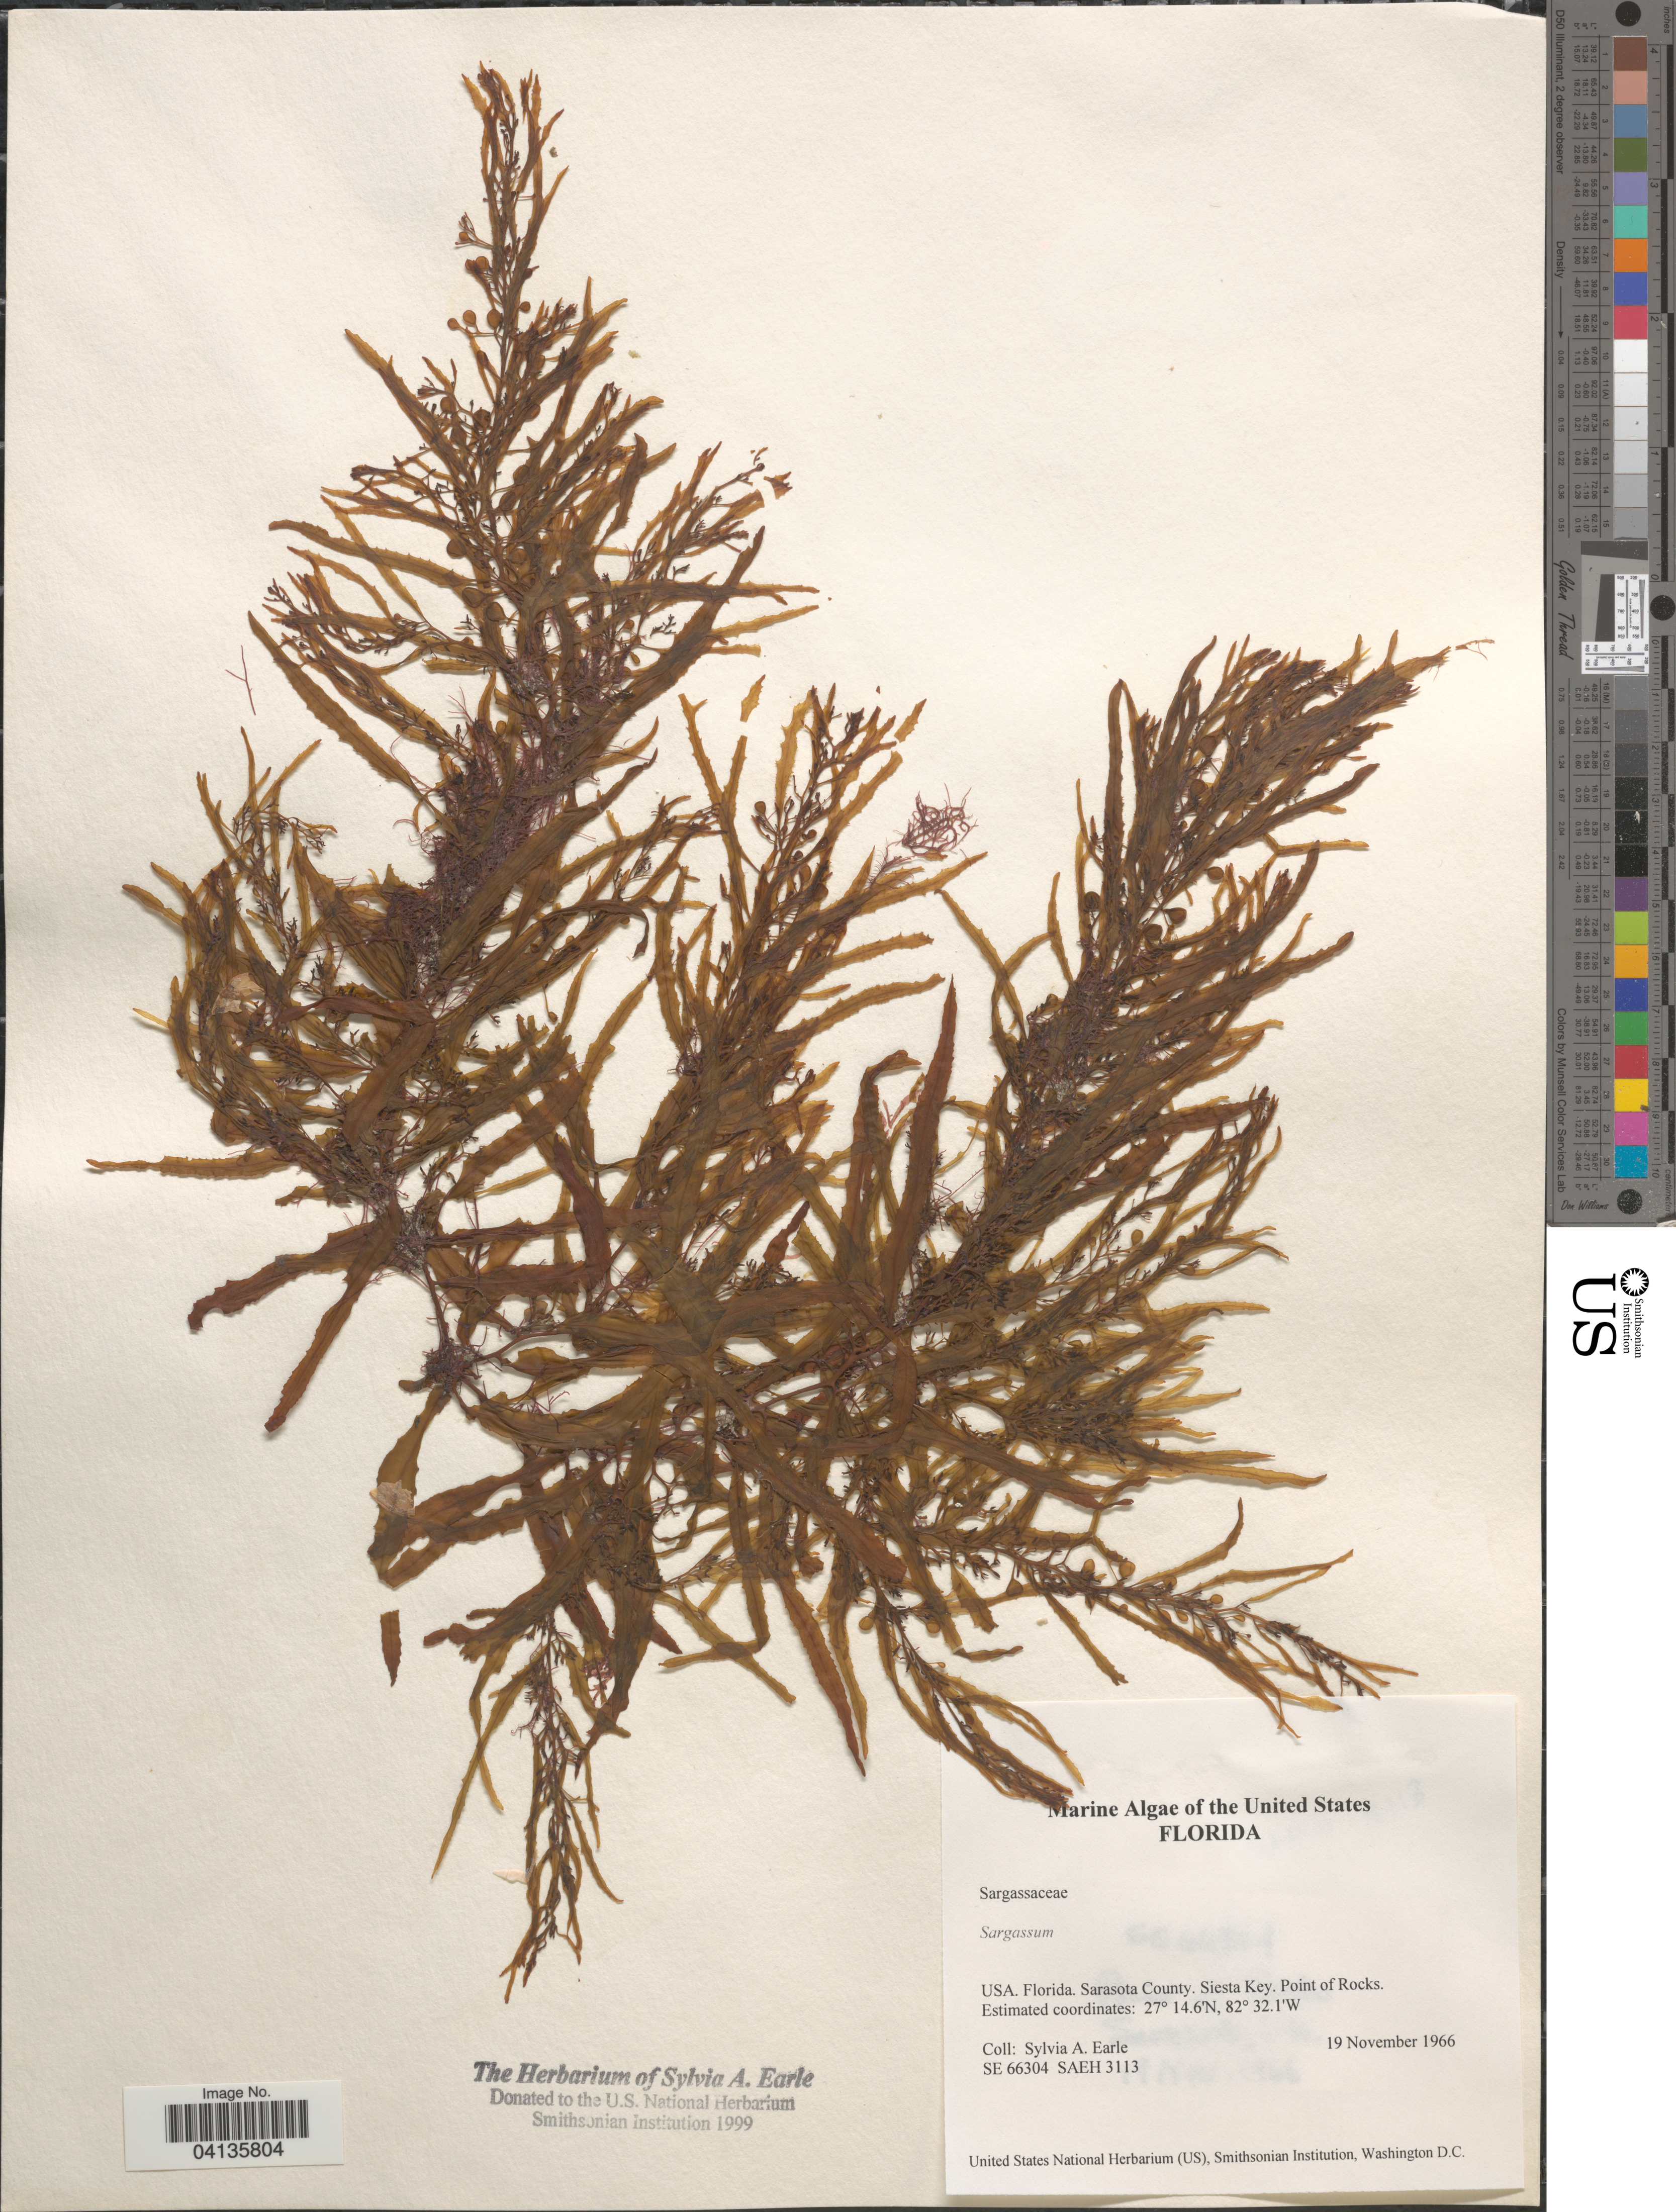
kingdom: Chromista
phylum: Ochrophyta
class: Phaeophyceae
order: Fucales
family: Sargassaceae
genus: Sargassum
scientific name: Sargassum sp.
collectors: S. A. Earle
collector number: SE 66304 / SAEH 3113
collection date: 1966-11-19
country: United States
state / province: Florida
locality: Sarasota County. Siesta Key. Point of Rocks.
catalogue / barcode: US 238636